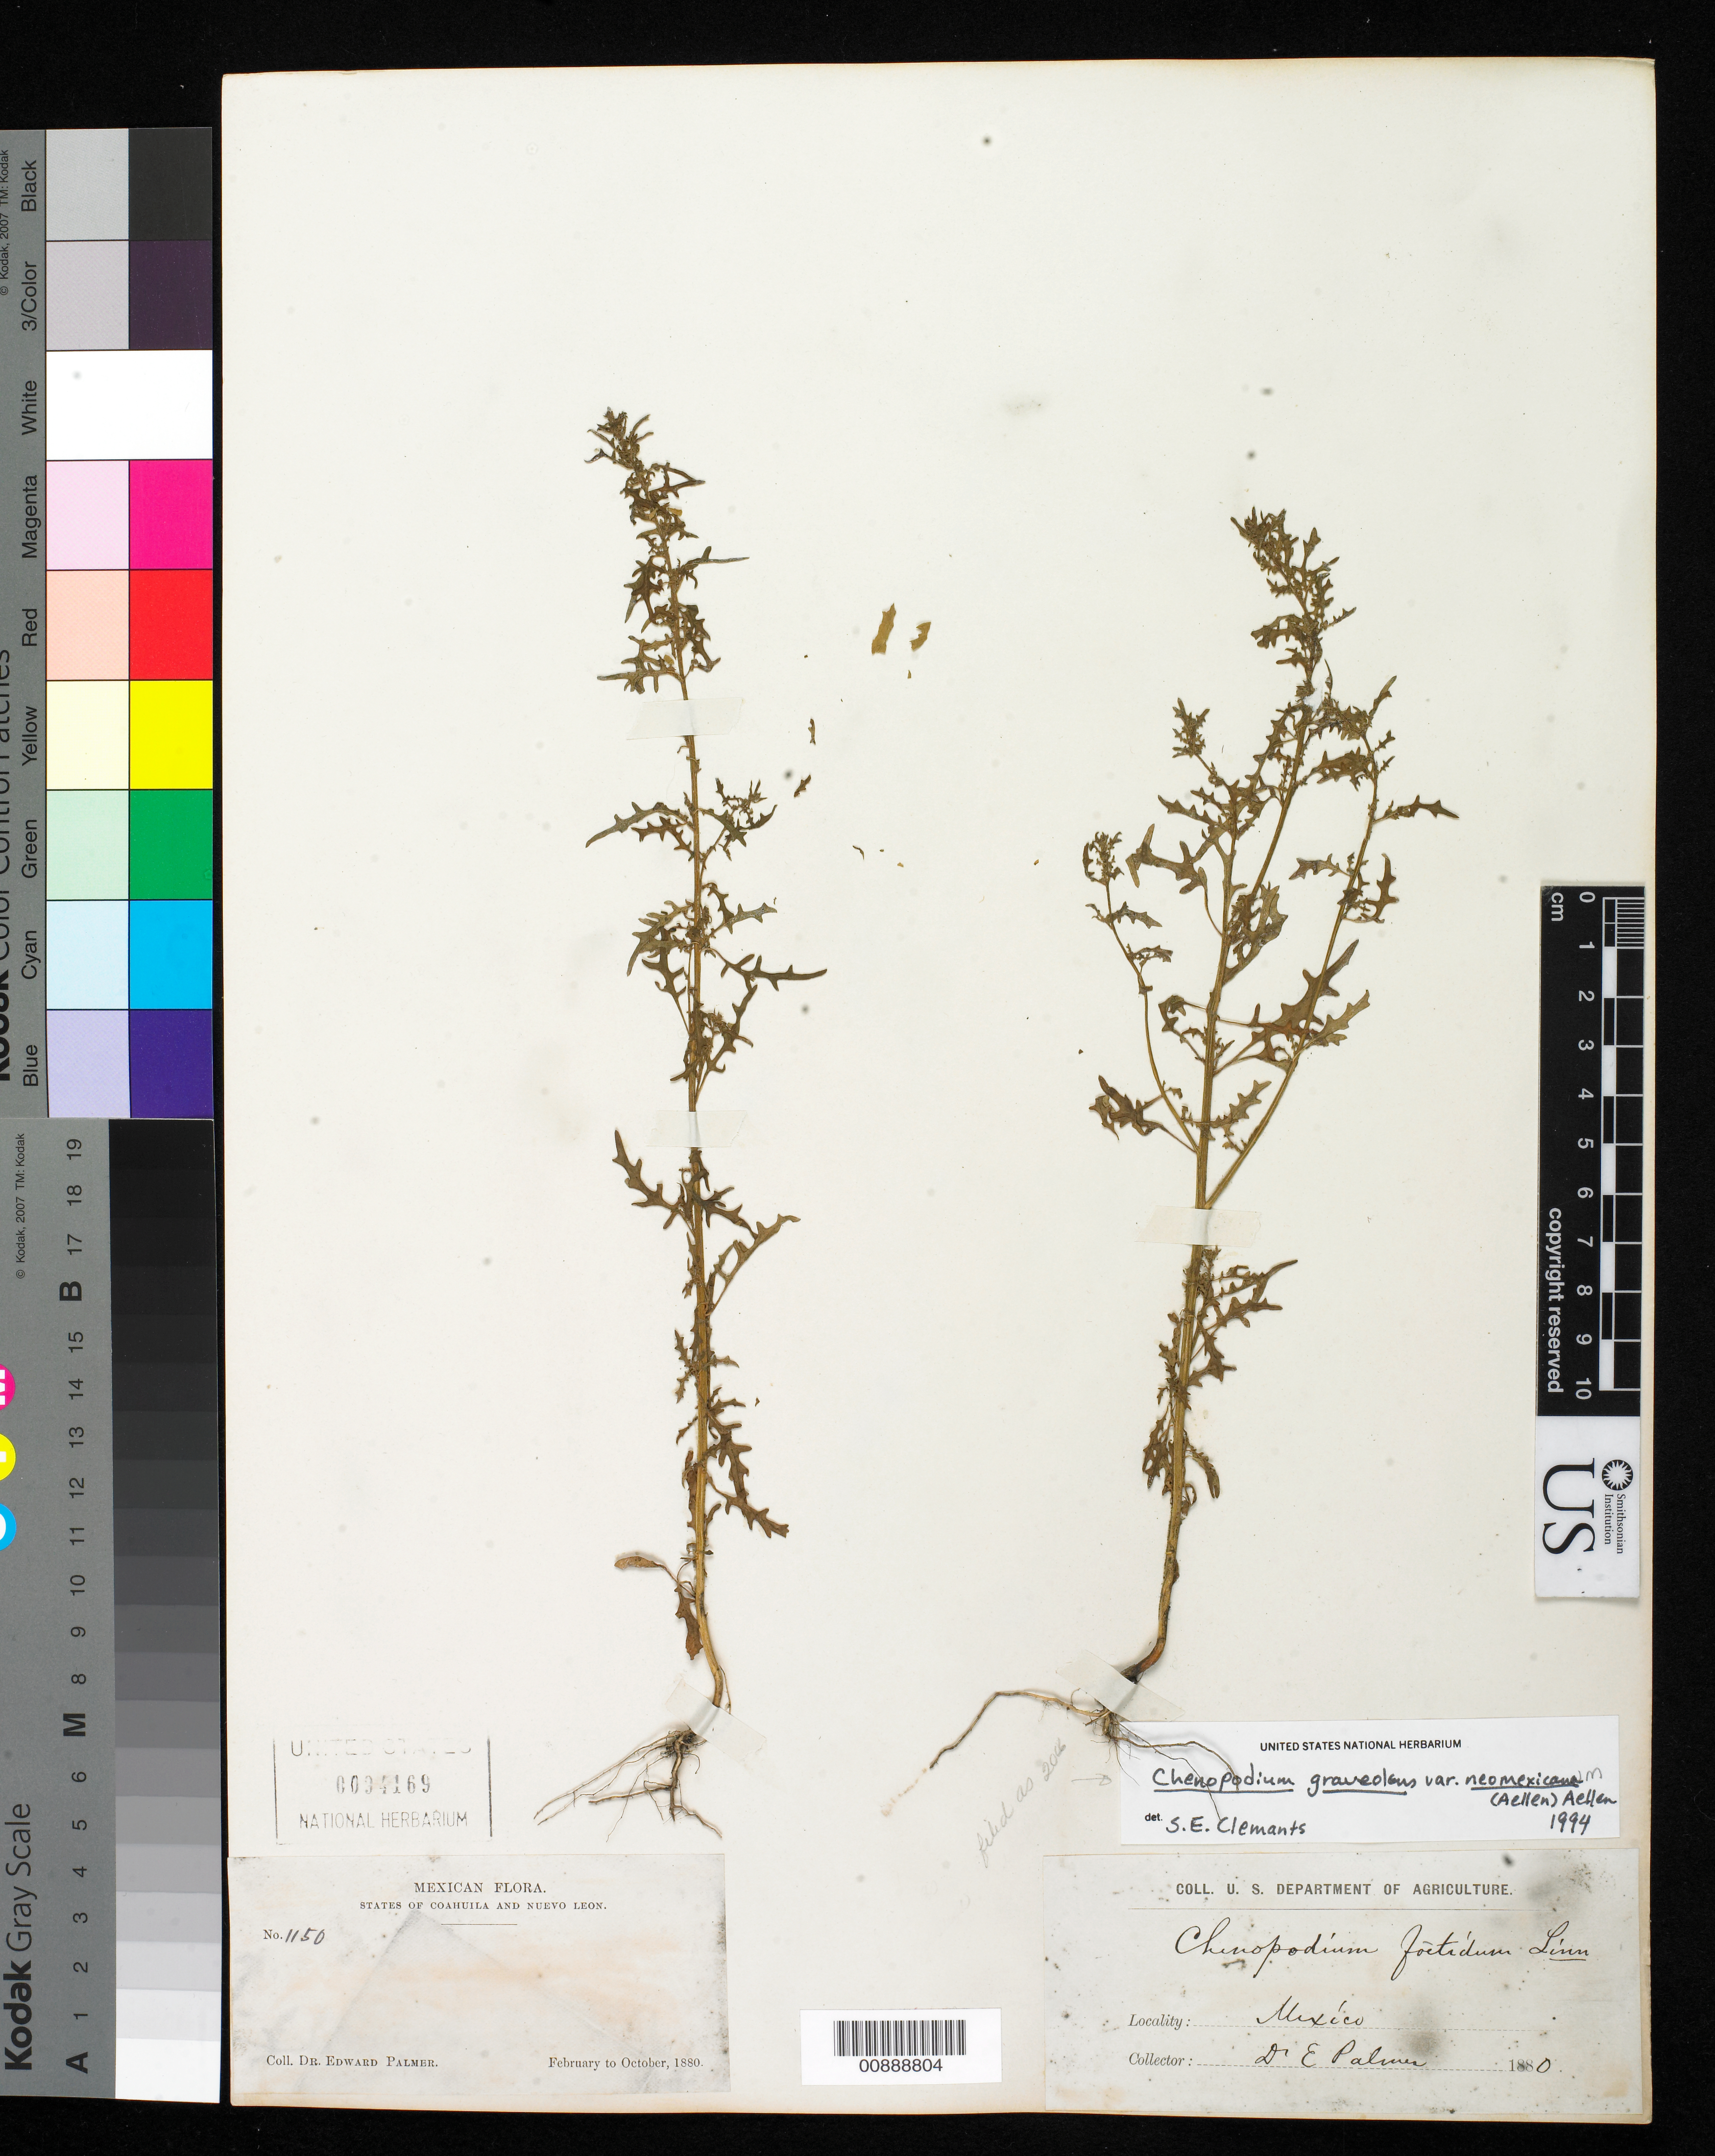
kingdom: Plantae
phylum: Tracheophyta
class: Magnoliopsida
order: Caryophyllales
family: Amaranthaceae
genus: Chenopodium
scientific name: Chenopodium graveolens var. neomexicanum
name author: (Aellen) Aellen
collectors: E. Palmer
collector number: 1150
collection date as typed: Feb 1880 to -- Oct 1880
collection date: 1880-02/1880-10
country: Mexico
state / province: Coahuila / Nuevo León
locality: States of Coahuila and Nuevo León.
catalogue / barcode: US 94169